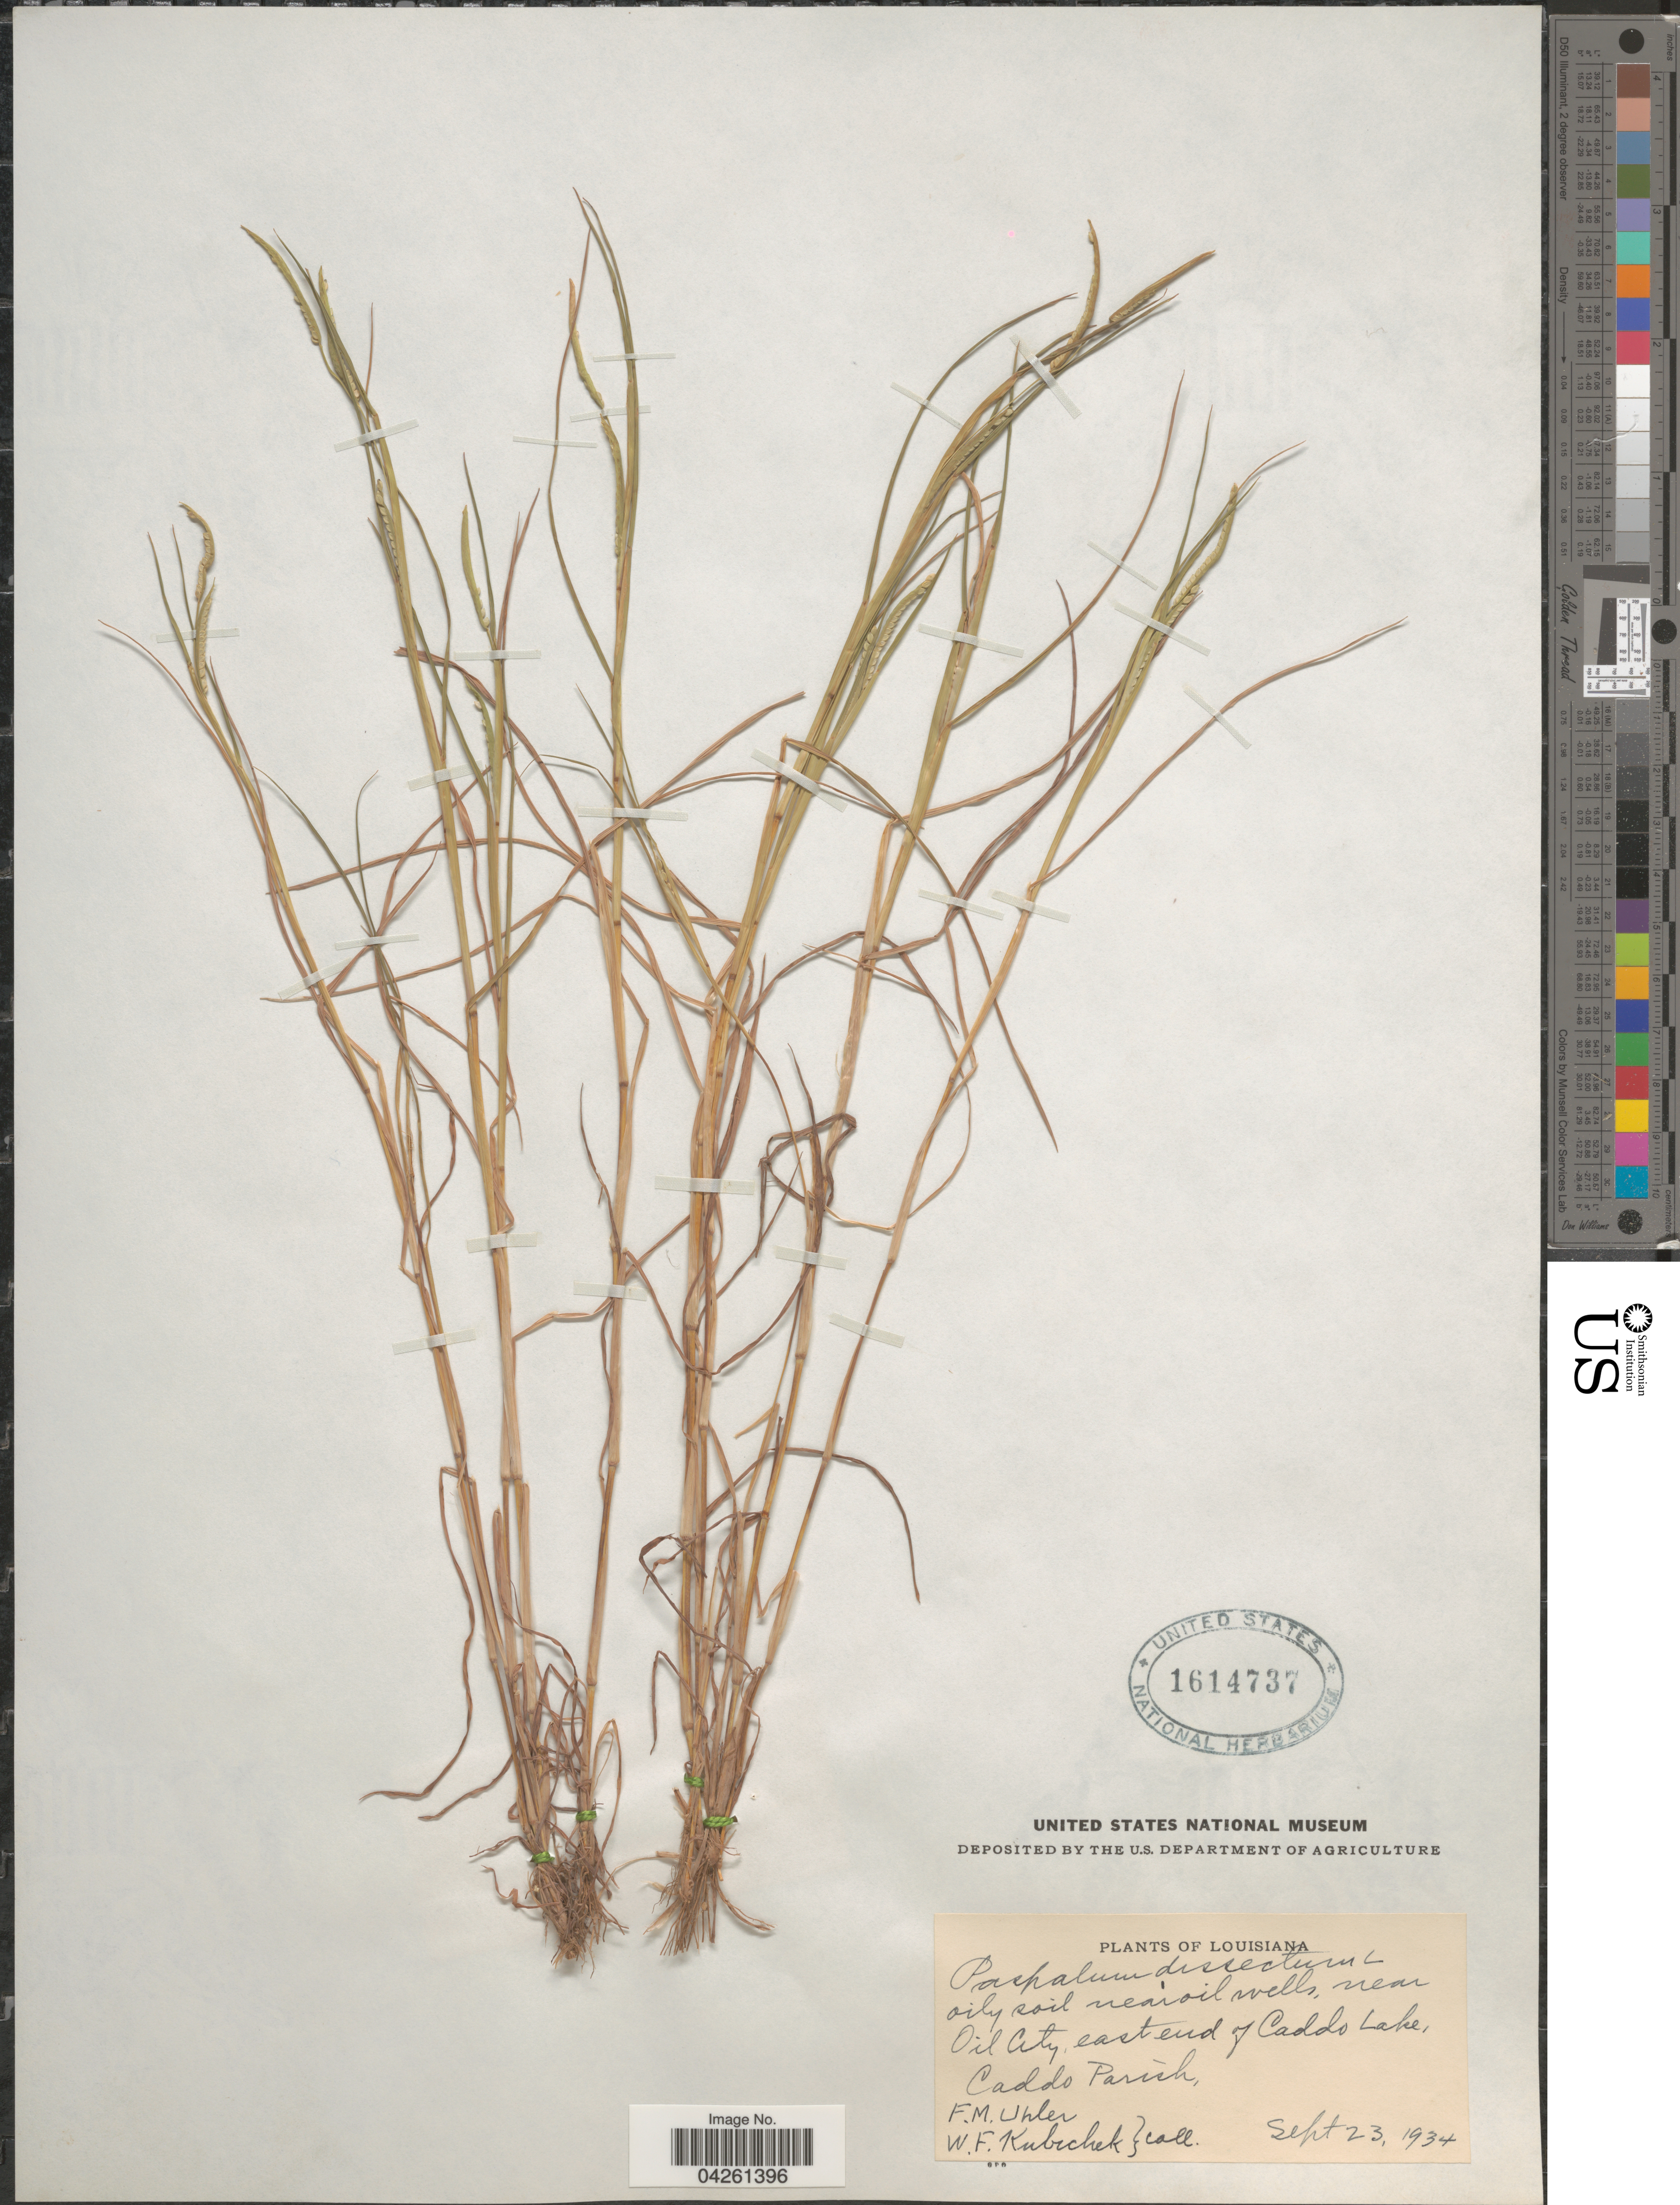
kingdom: Plantae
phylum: Tracheophyta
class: Liliopsida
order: Poales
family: Poaceae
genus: Paspalum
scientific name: Paspalum dissectum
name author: (L.) L.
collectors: F. M. Uhler & W. Kubichek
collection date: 1934-09-23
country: United States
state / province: Louisiana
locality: Near Oil City, east end of Caddo Lake, Caddo Parish.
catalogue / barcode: US 1614737